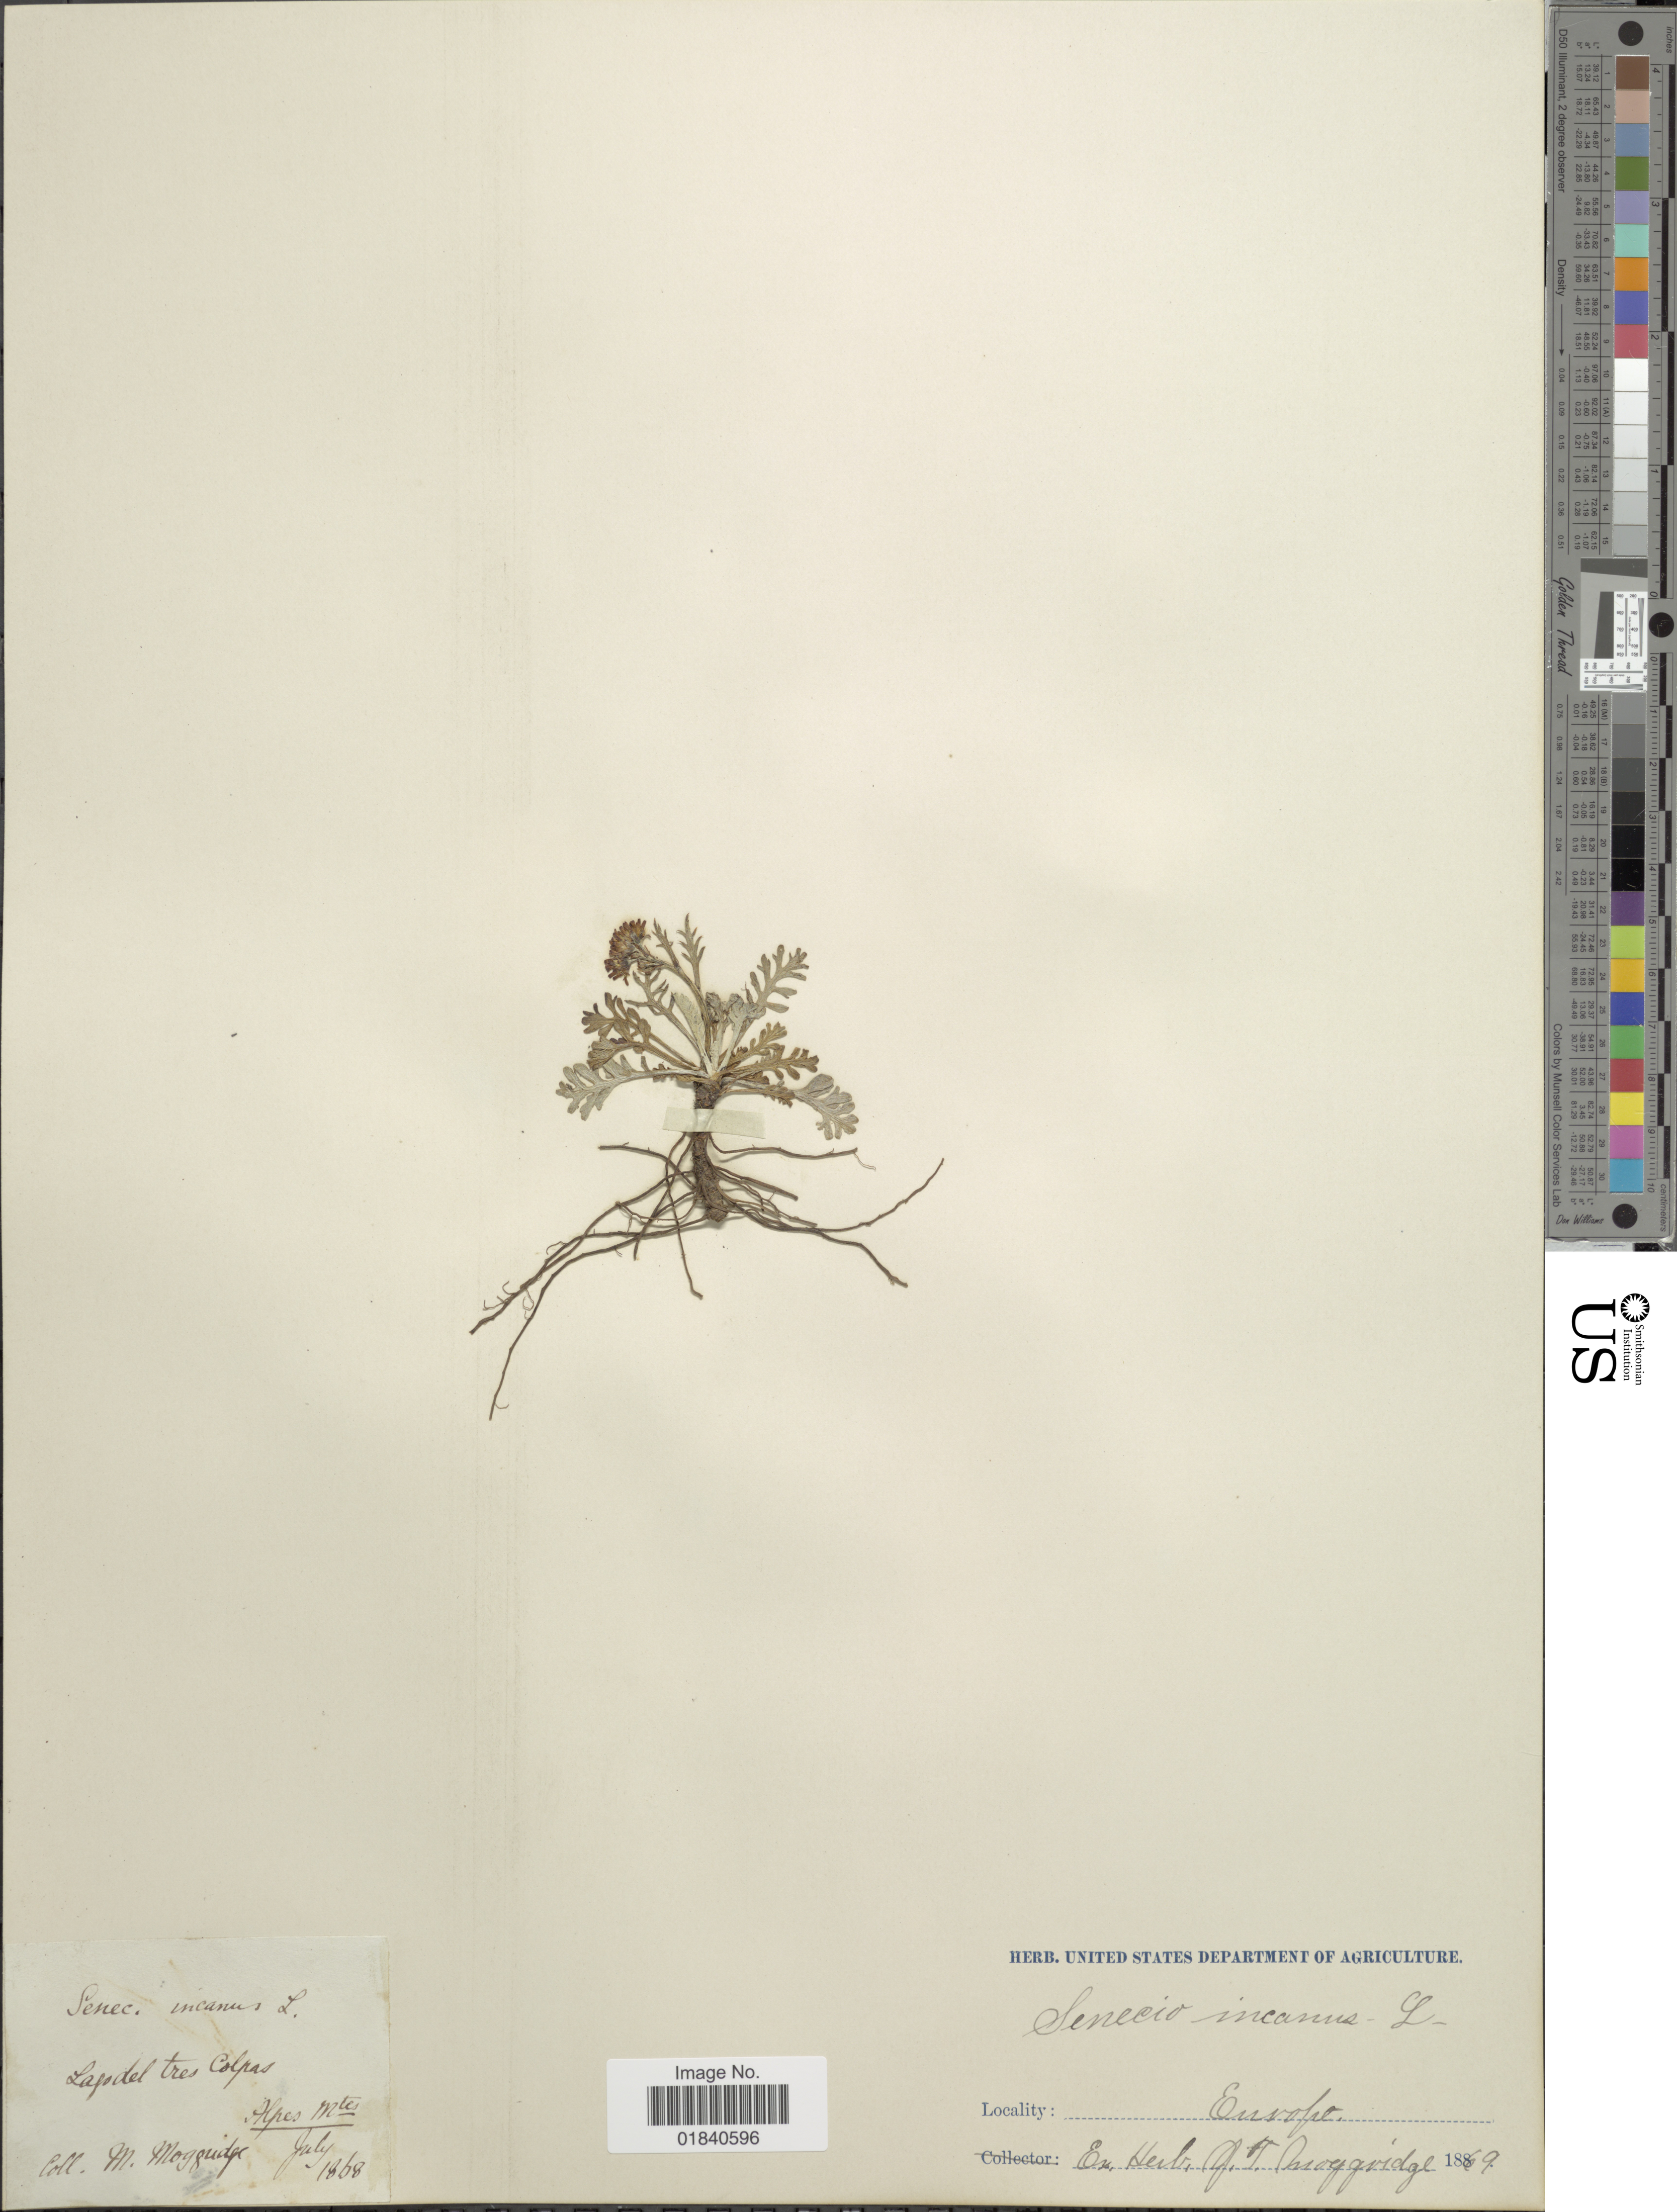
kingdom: Plantae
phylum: Tracheophyta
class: Magnoliopsida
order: Asterales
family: Asteraceae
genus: Jacobaea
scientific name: Jacobaea incana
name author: (L.) Veldkamp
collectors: M. Moggridge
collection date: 1868-07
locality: Lapdel tres Colpas Alpes Mts. Europe